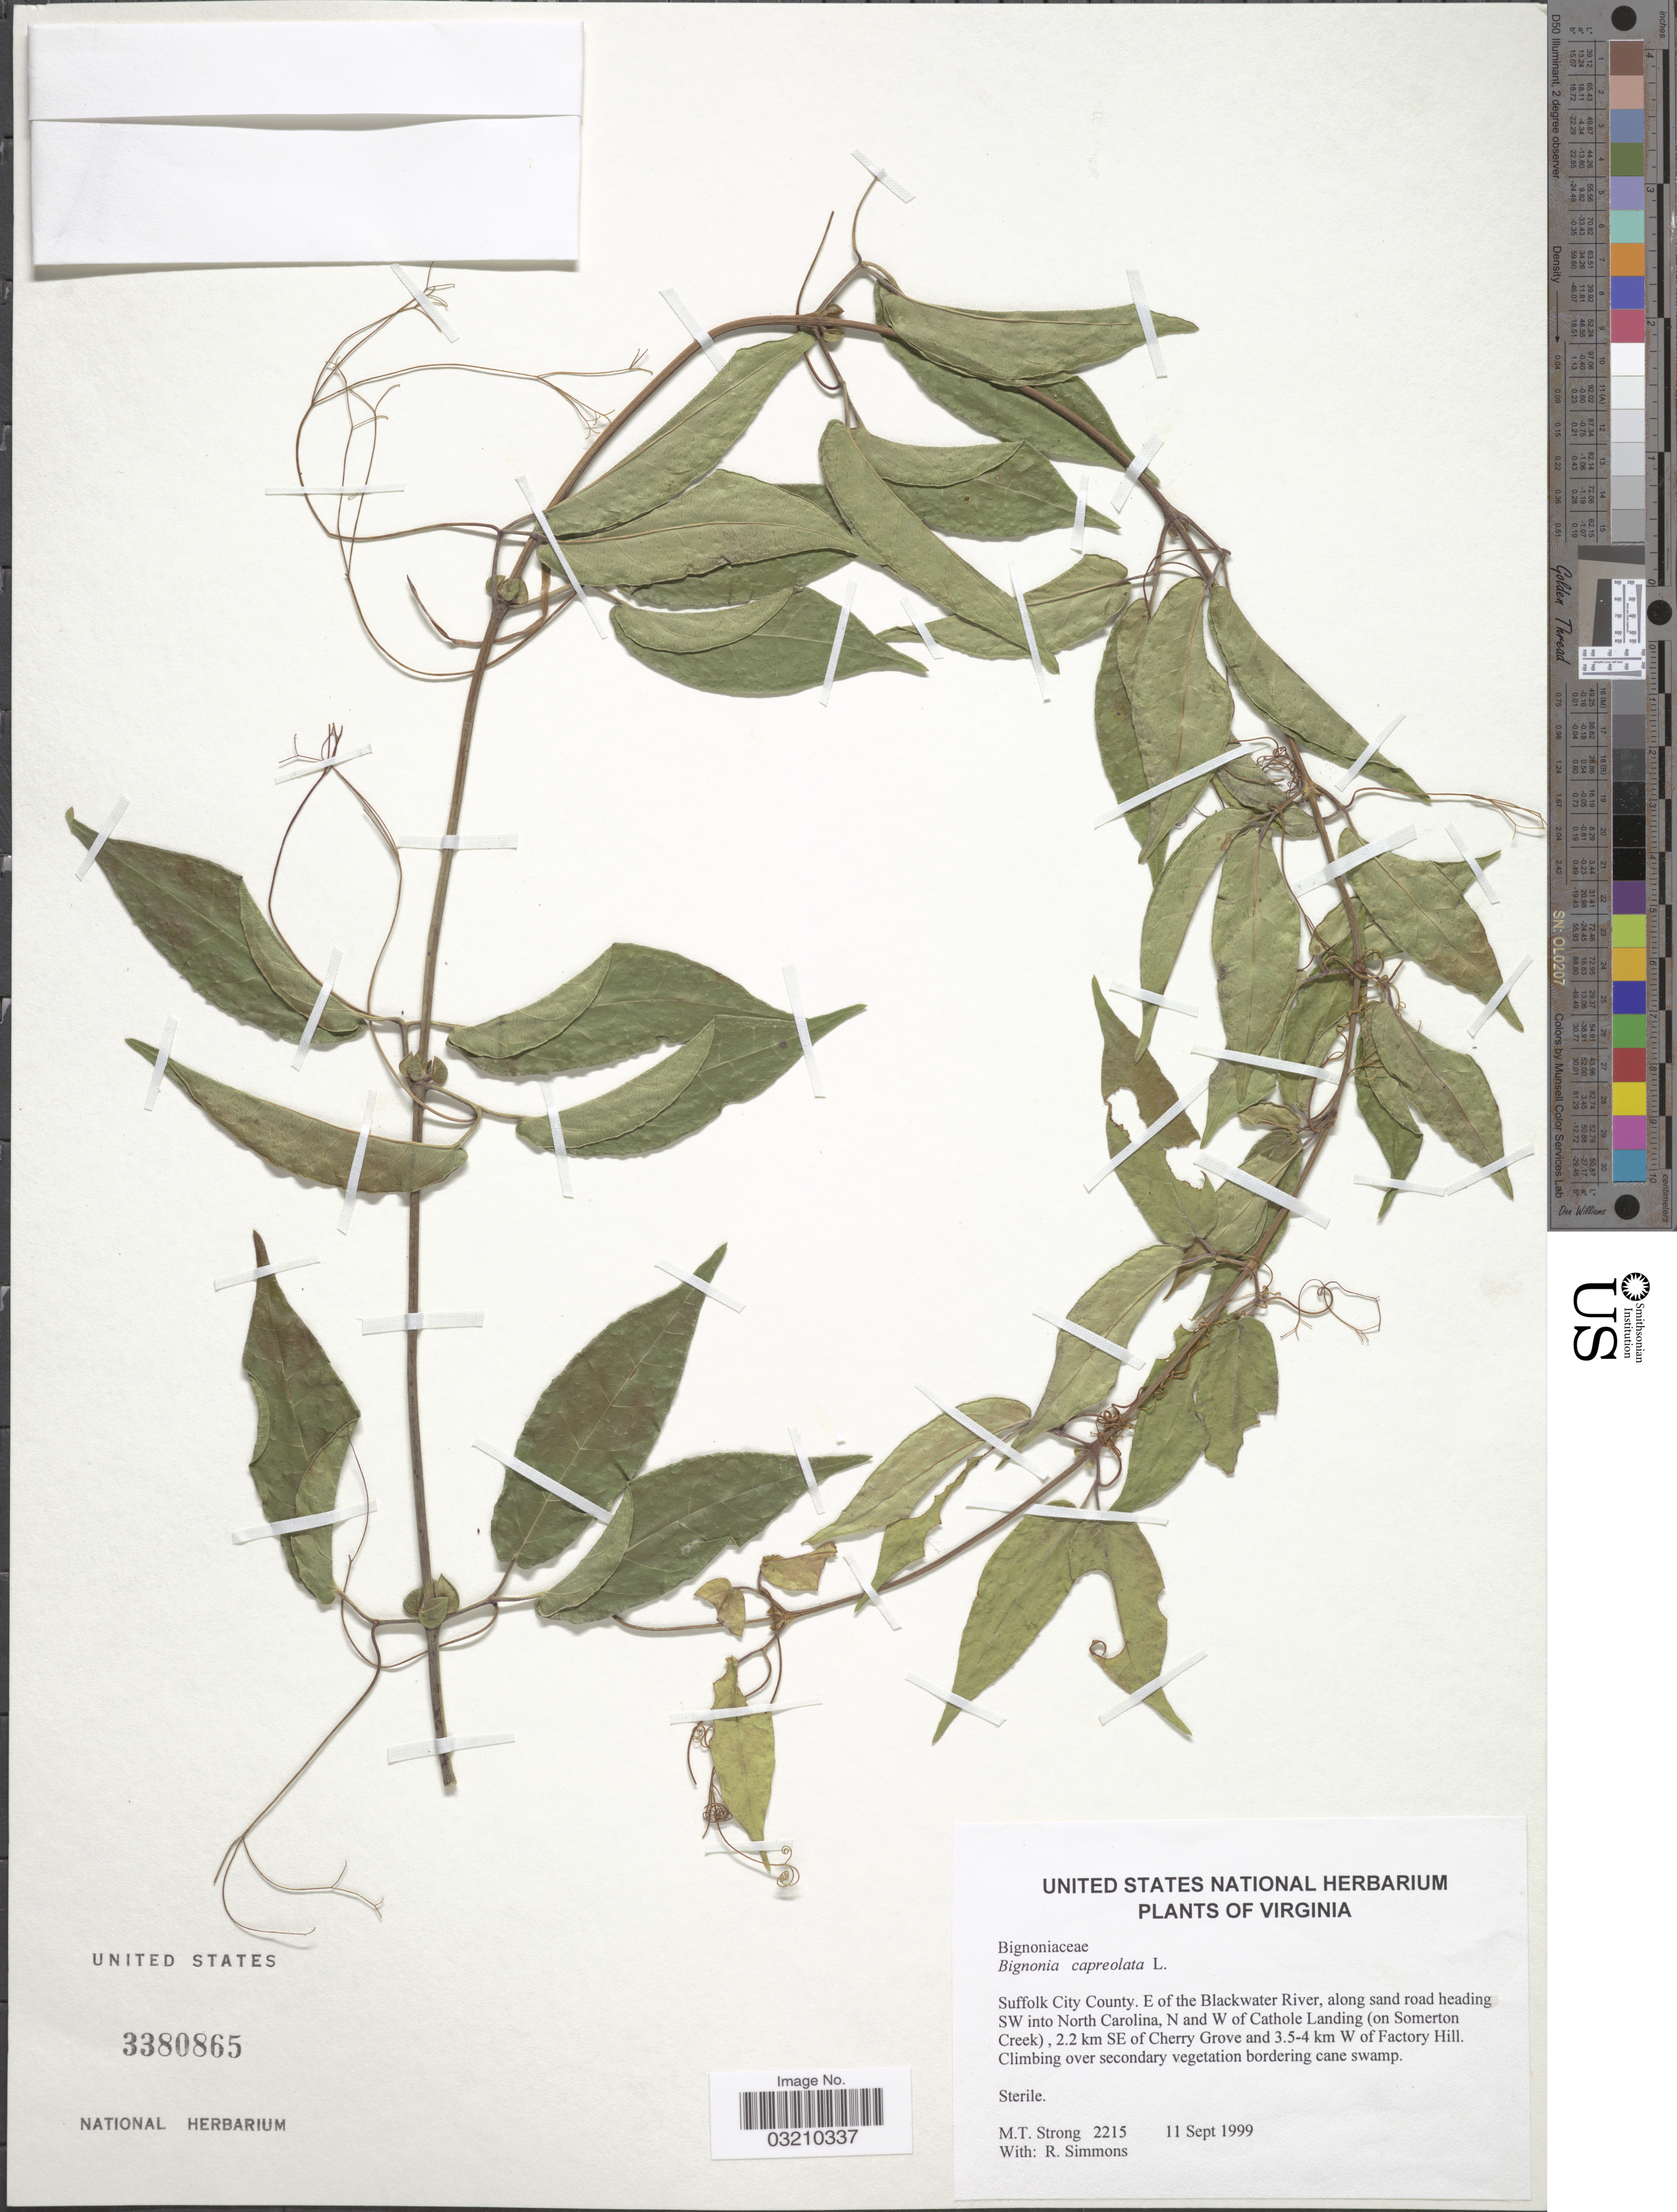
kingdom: Plantae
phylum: Tracheophyta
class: Magnoliopsida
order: Lamiales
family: Bignoniaceae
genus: Bignonia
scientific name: Bignonia capreolata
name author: L.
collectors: M. T. Strong & R. Simmons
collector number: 2215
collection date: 1999-09-11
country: United States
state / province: Virginia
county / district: City of Suffolk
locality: Suffolk City County. E of the Blackwater River, along sand road heading SW into North Carolina, N and W of Cathole Landing (on Somerton Creek), 2.2 km SE of Cherry Grove and 3.5-4 km W of Factory Hill.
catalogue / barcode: US 3380865